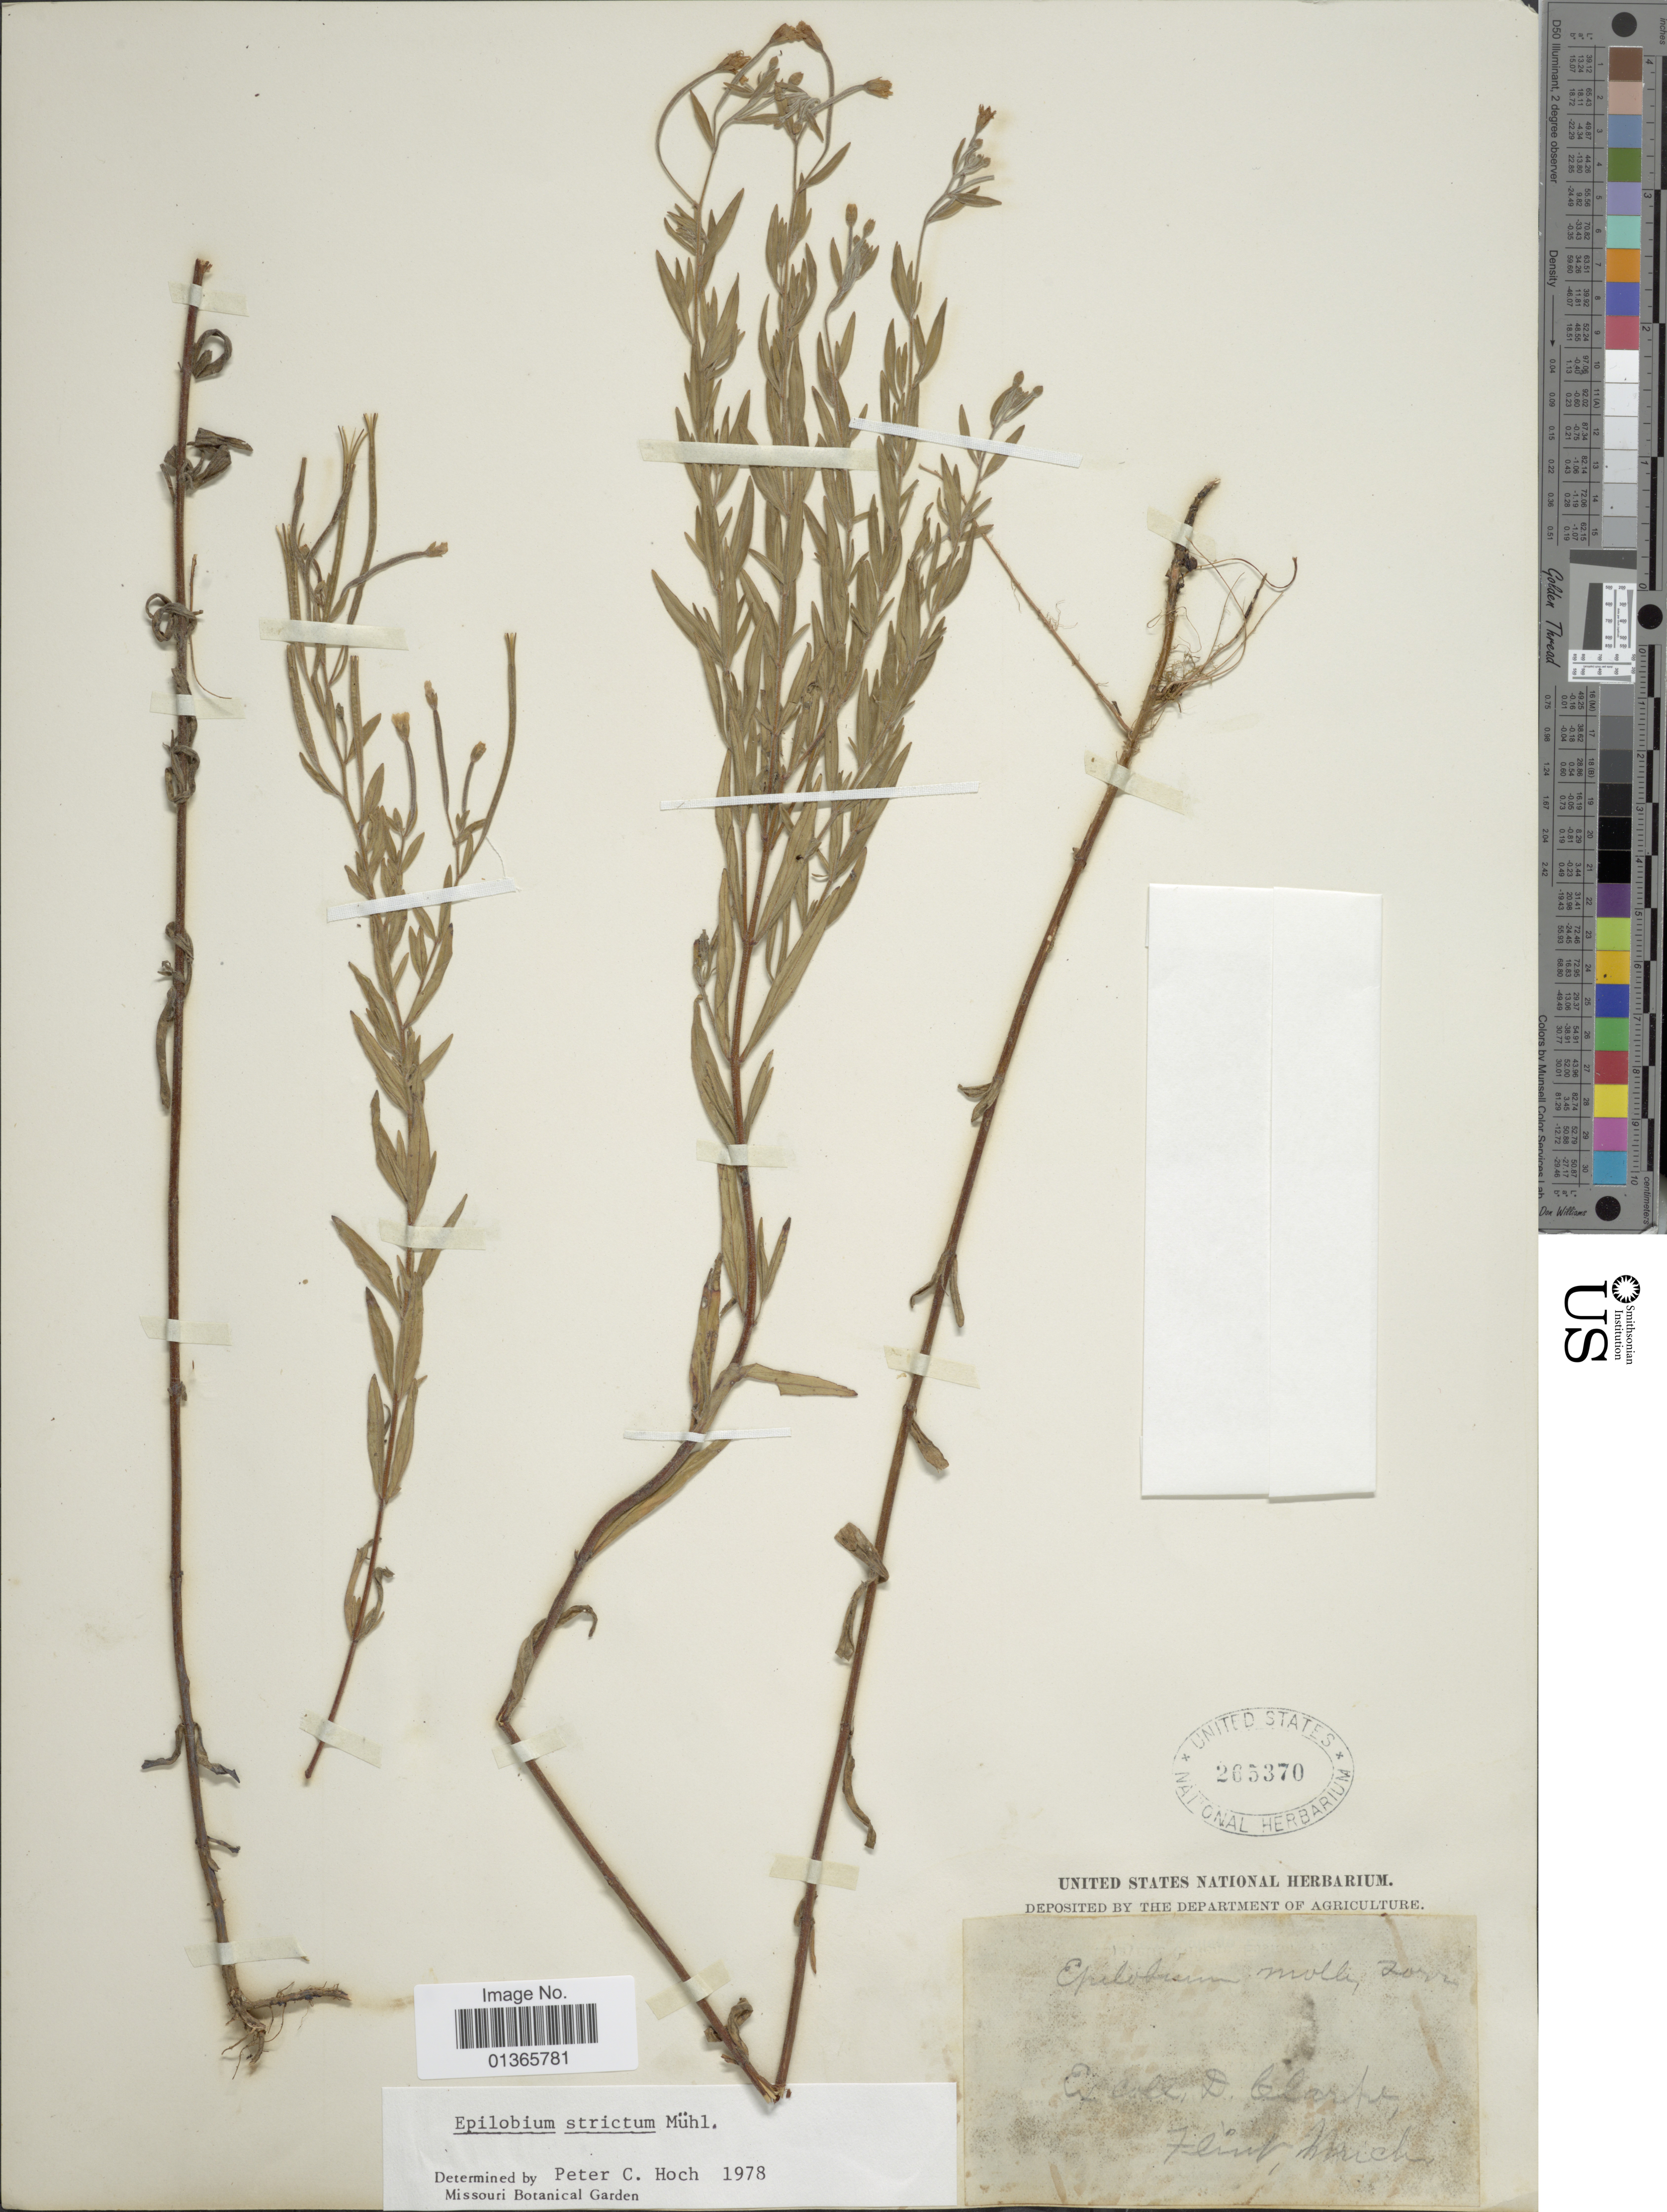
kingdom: Plantae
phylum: Tracheophyta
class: Magnoliopsida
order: Myrtales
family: Onagraceae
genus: Epilobium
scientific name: Epilobium strictum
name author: Muhl.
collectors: D. Clarke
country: United States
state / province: Michigan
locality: Flint, Mich.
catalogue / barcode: US 265370